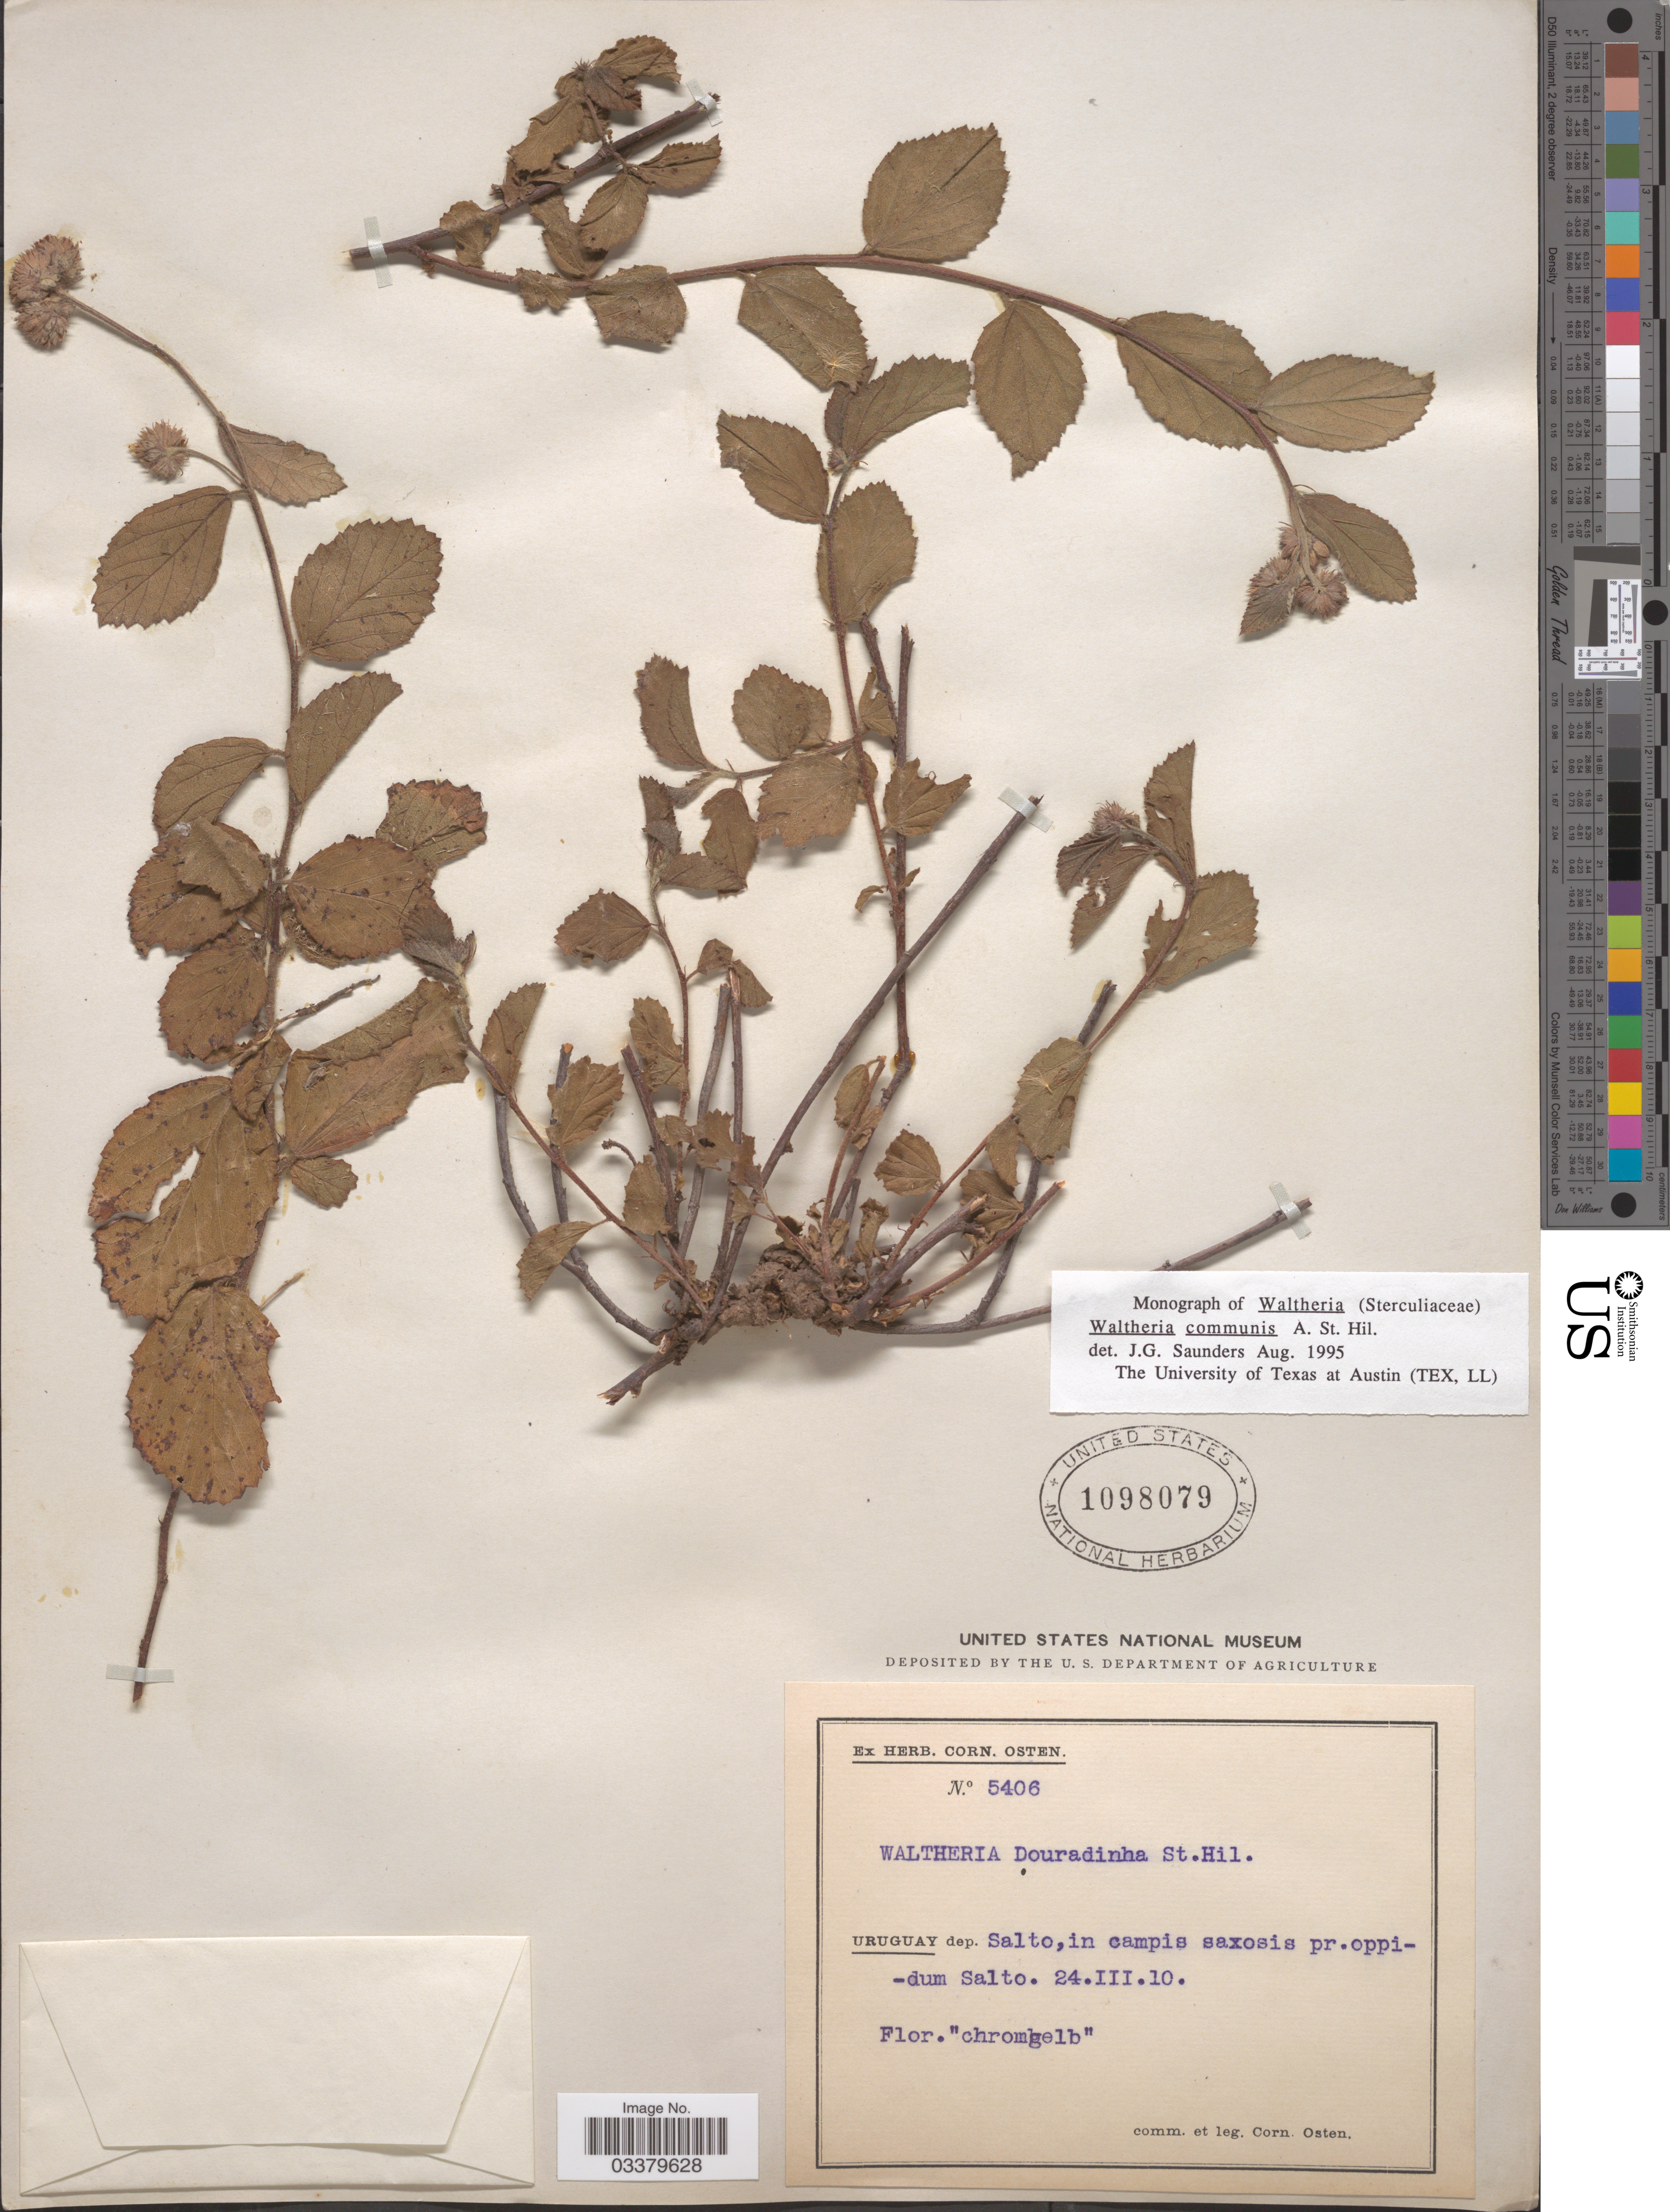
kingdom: Plantae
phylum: Tracheophyta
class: Magnoliopsida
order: Malvales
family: Malvaceae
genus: Waltheria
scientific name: Waltheria communis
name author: A. St.-Hil.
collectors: C. Osten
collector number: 5406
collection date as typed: Transcribed d/m/y: 24/3/10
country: Uruguay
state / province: Salto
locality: Dep. Salto, in campis saxosis pr. oppidum Salto.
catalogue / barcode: US 1098079